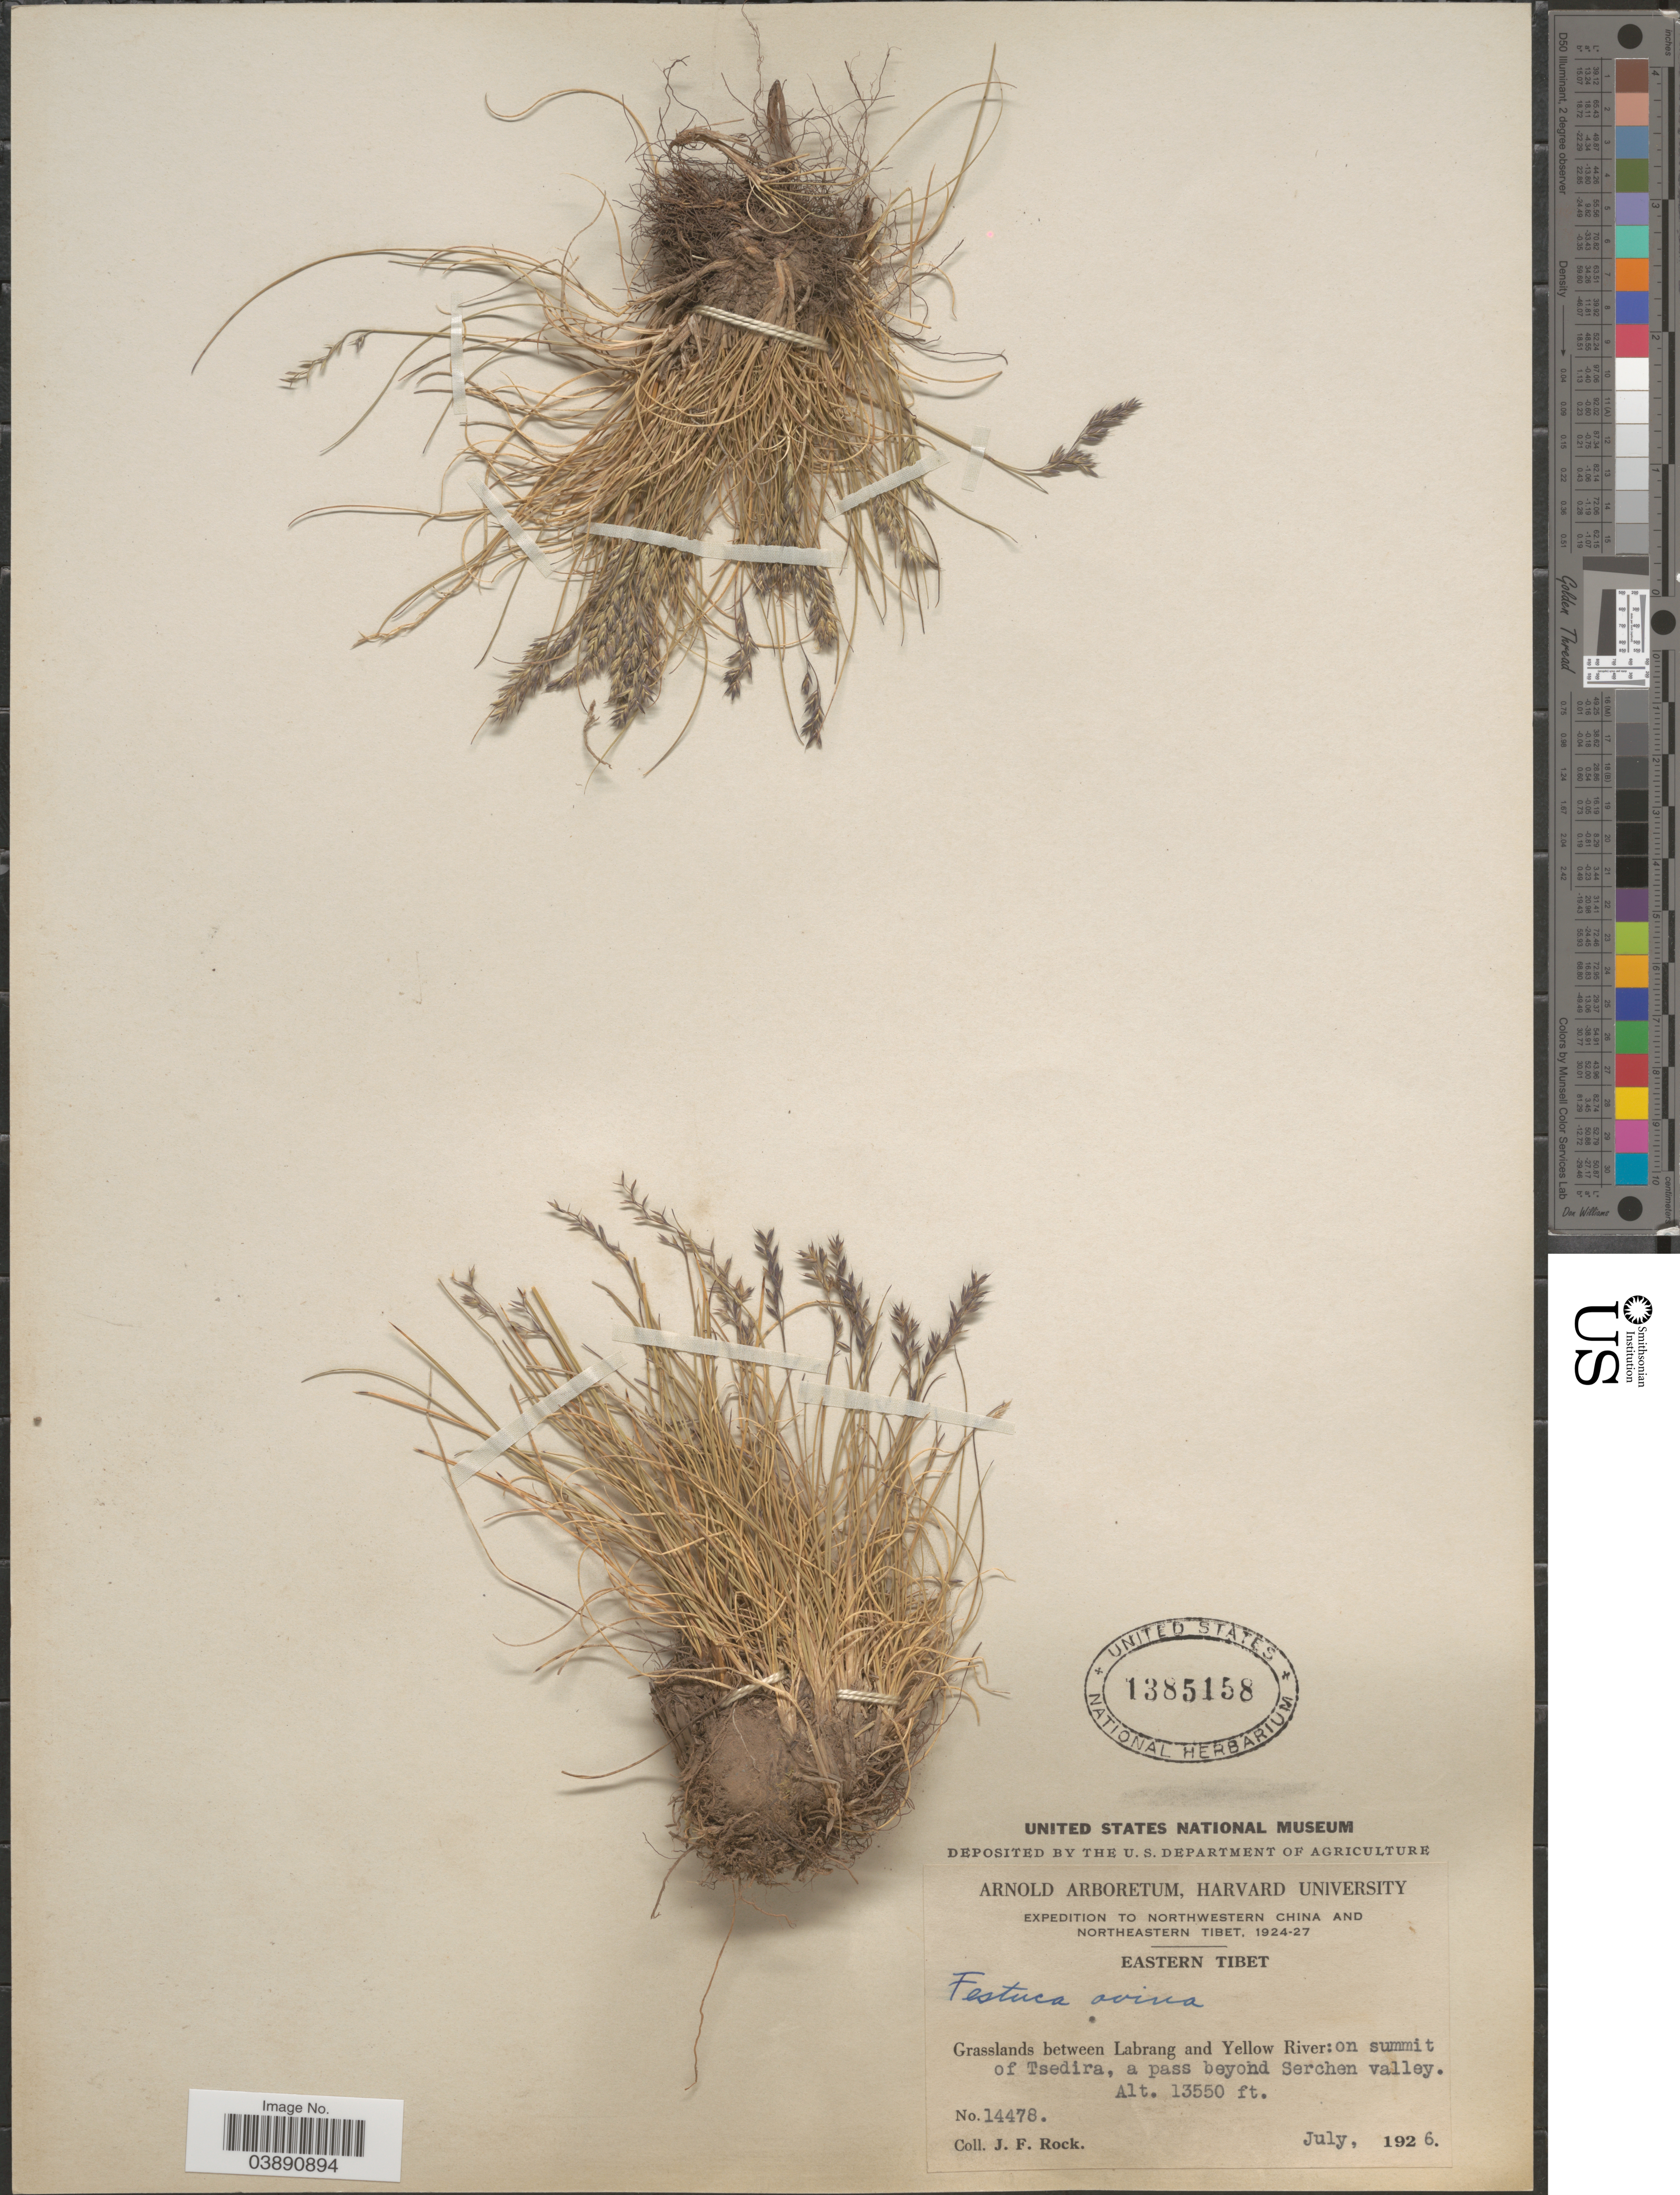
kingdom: Plantae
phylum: Tracheophyta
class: Liliopsida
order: Poales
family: Poaceae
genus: Festuca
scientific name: Festuca ovina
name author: L.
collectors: J. Rock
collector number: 14478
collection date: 1926-07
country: China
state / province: Xizang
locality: Northwestern China and Northeastern Tibet. Eastern Tibet. Grasslands between Labrang and Yellow River: on summit of Tsedira, a pass beyond Serchen valley.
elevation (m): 4130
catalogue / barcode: US 1385158